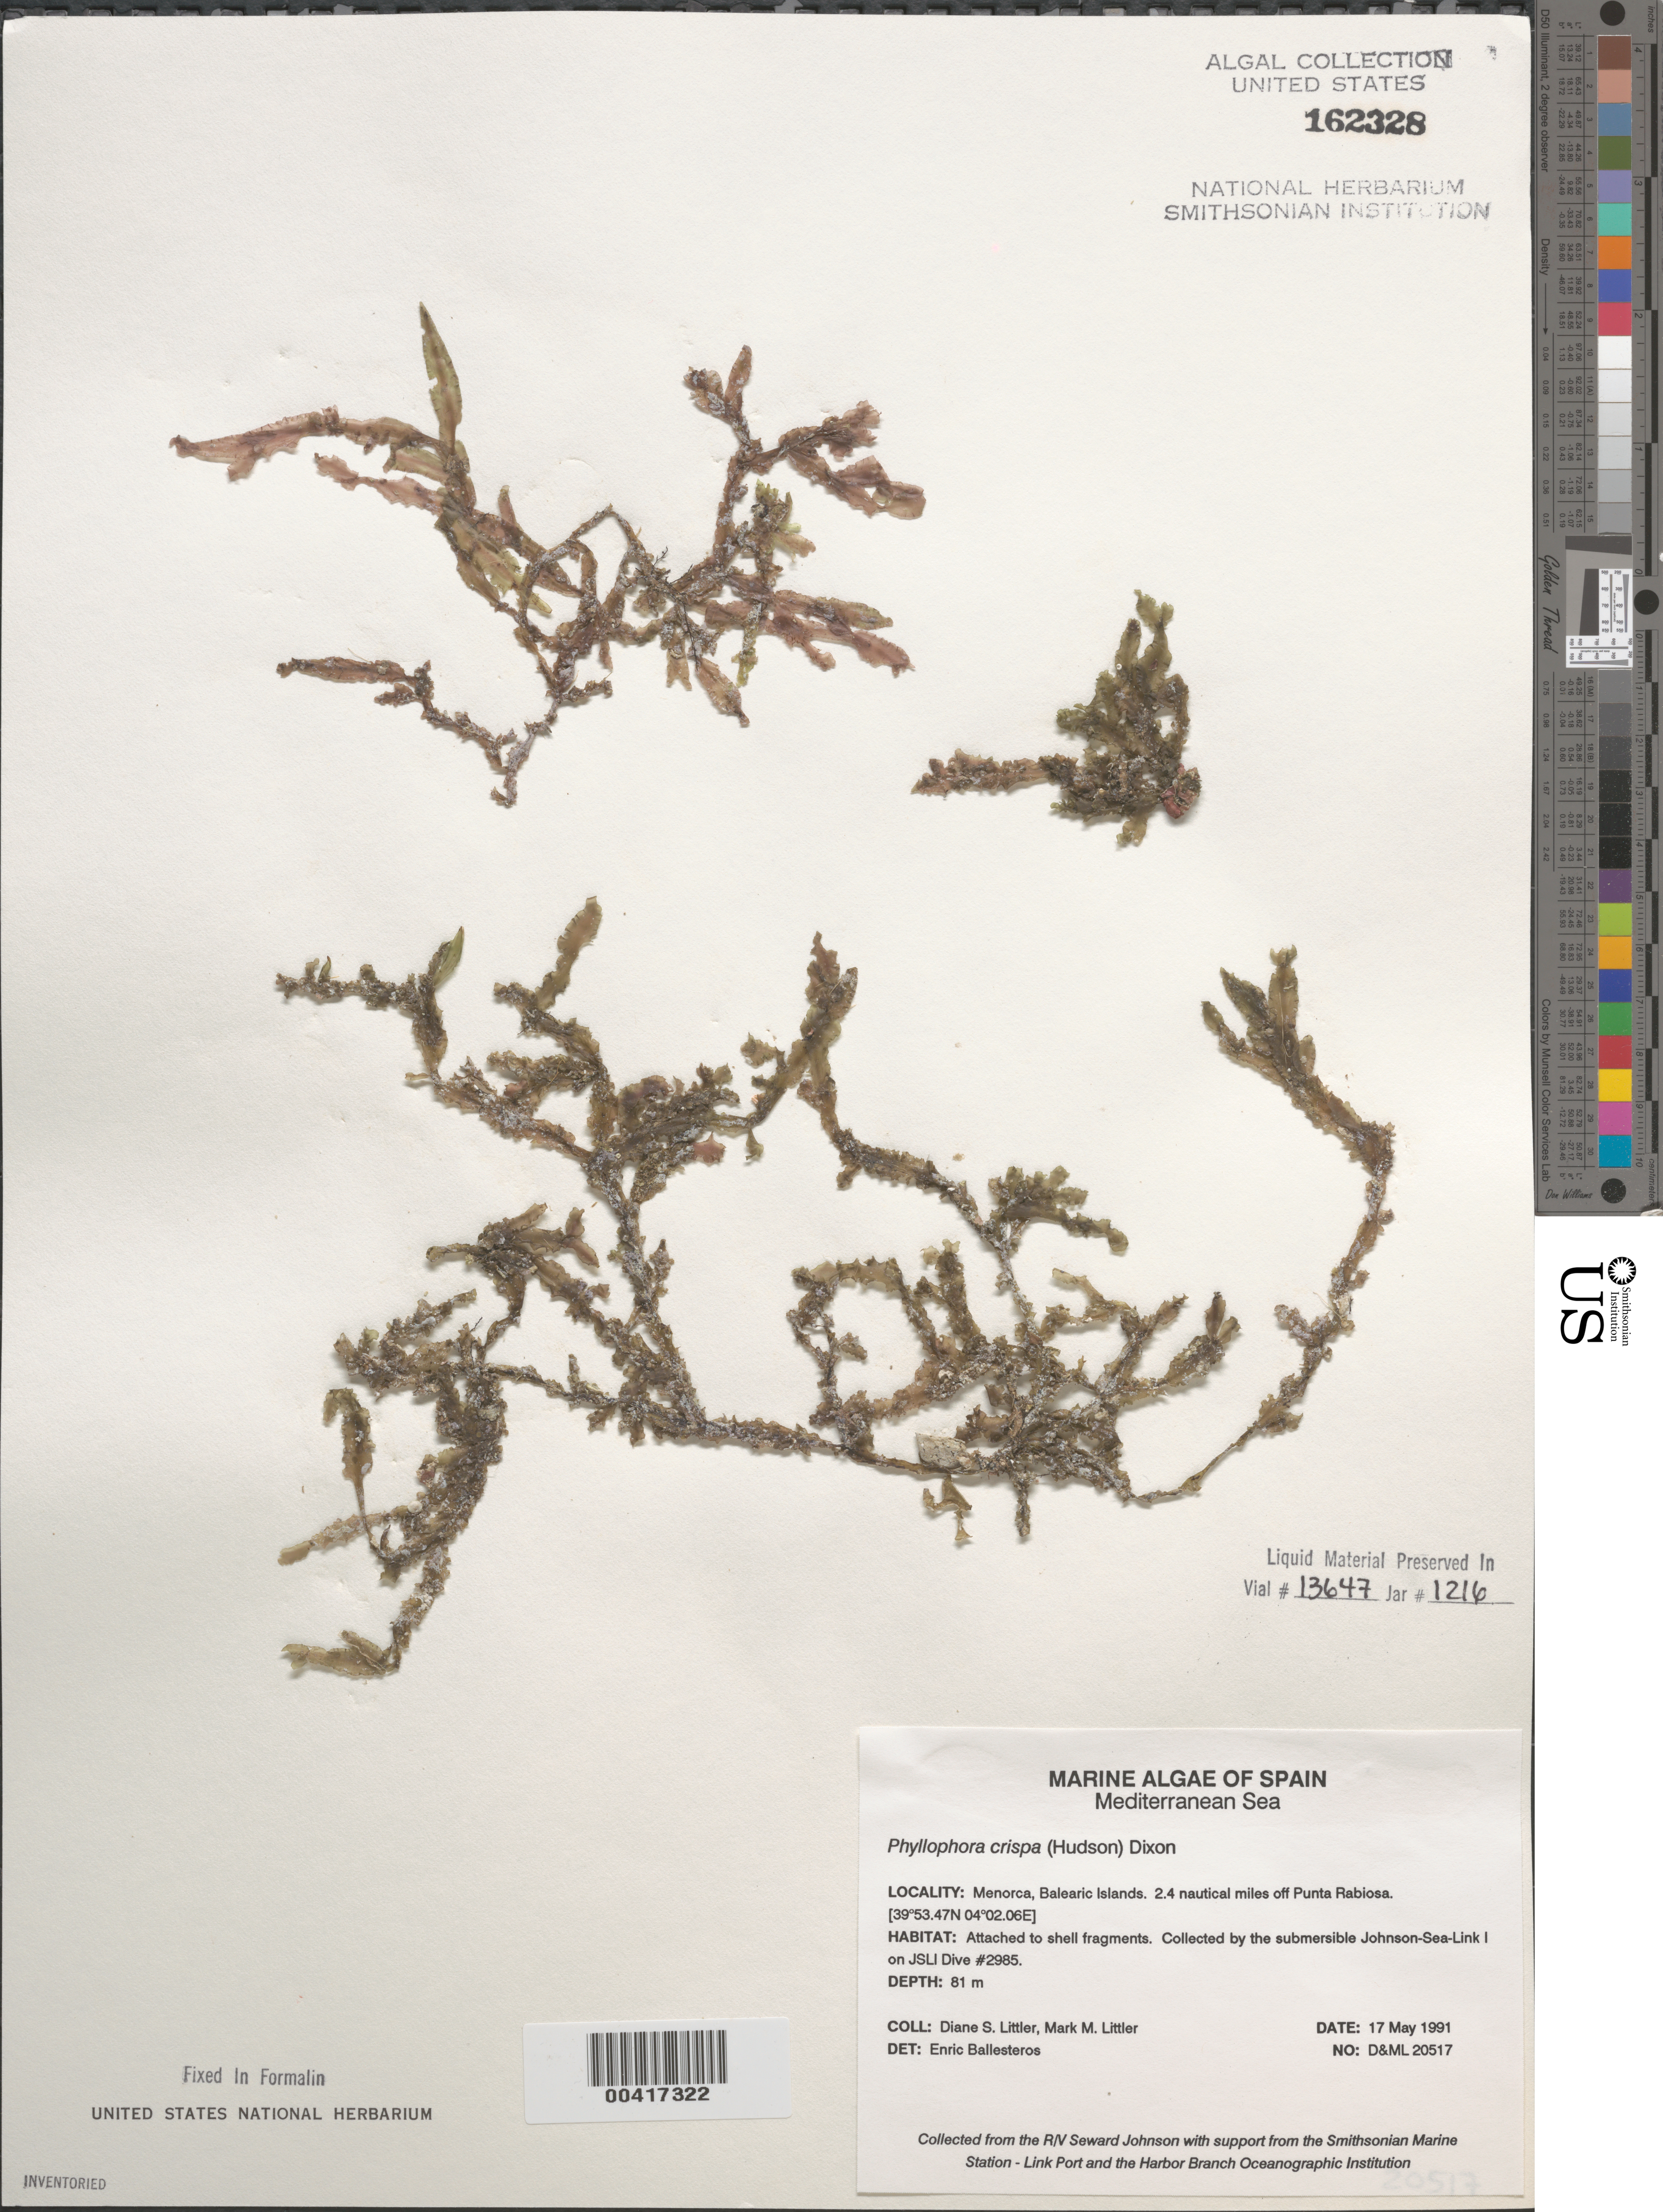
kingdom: Plantae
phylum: Rhodophyta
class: Florideophyceae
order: Gigartinales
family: Phyllophoraceae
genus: Phyllophora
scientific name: Phyllophora crispa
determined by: Ballesteros, E.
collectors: D. S. Littler & M. M. Littler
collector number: D&ML 20517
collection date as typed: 17 May 1991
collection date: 1991-05-17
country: Spain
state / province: Islas Baleares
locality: Menorca, 2.4 miles off punta rabiosa, balearic islands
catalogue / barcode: US 162328